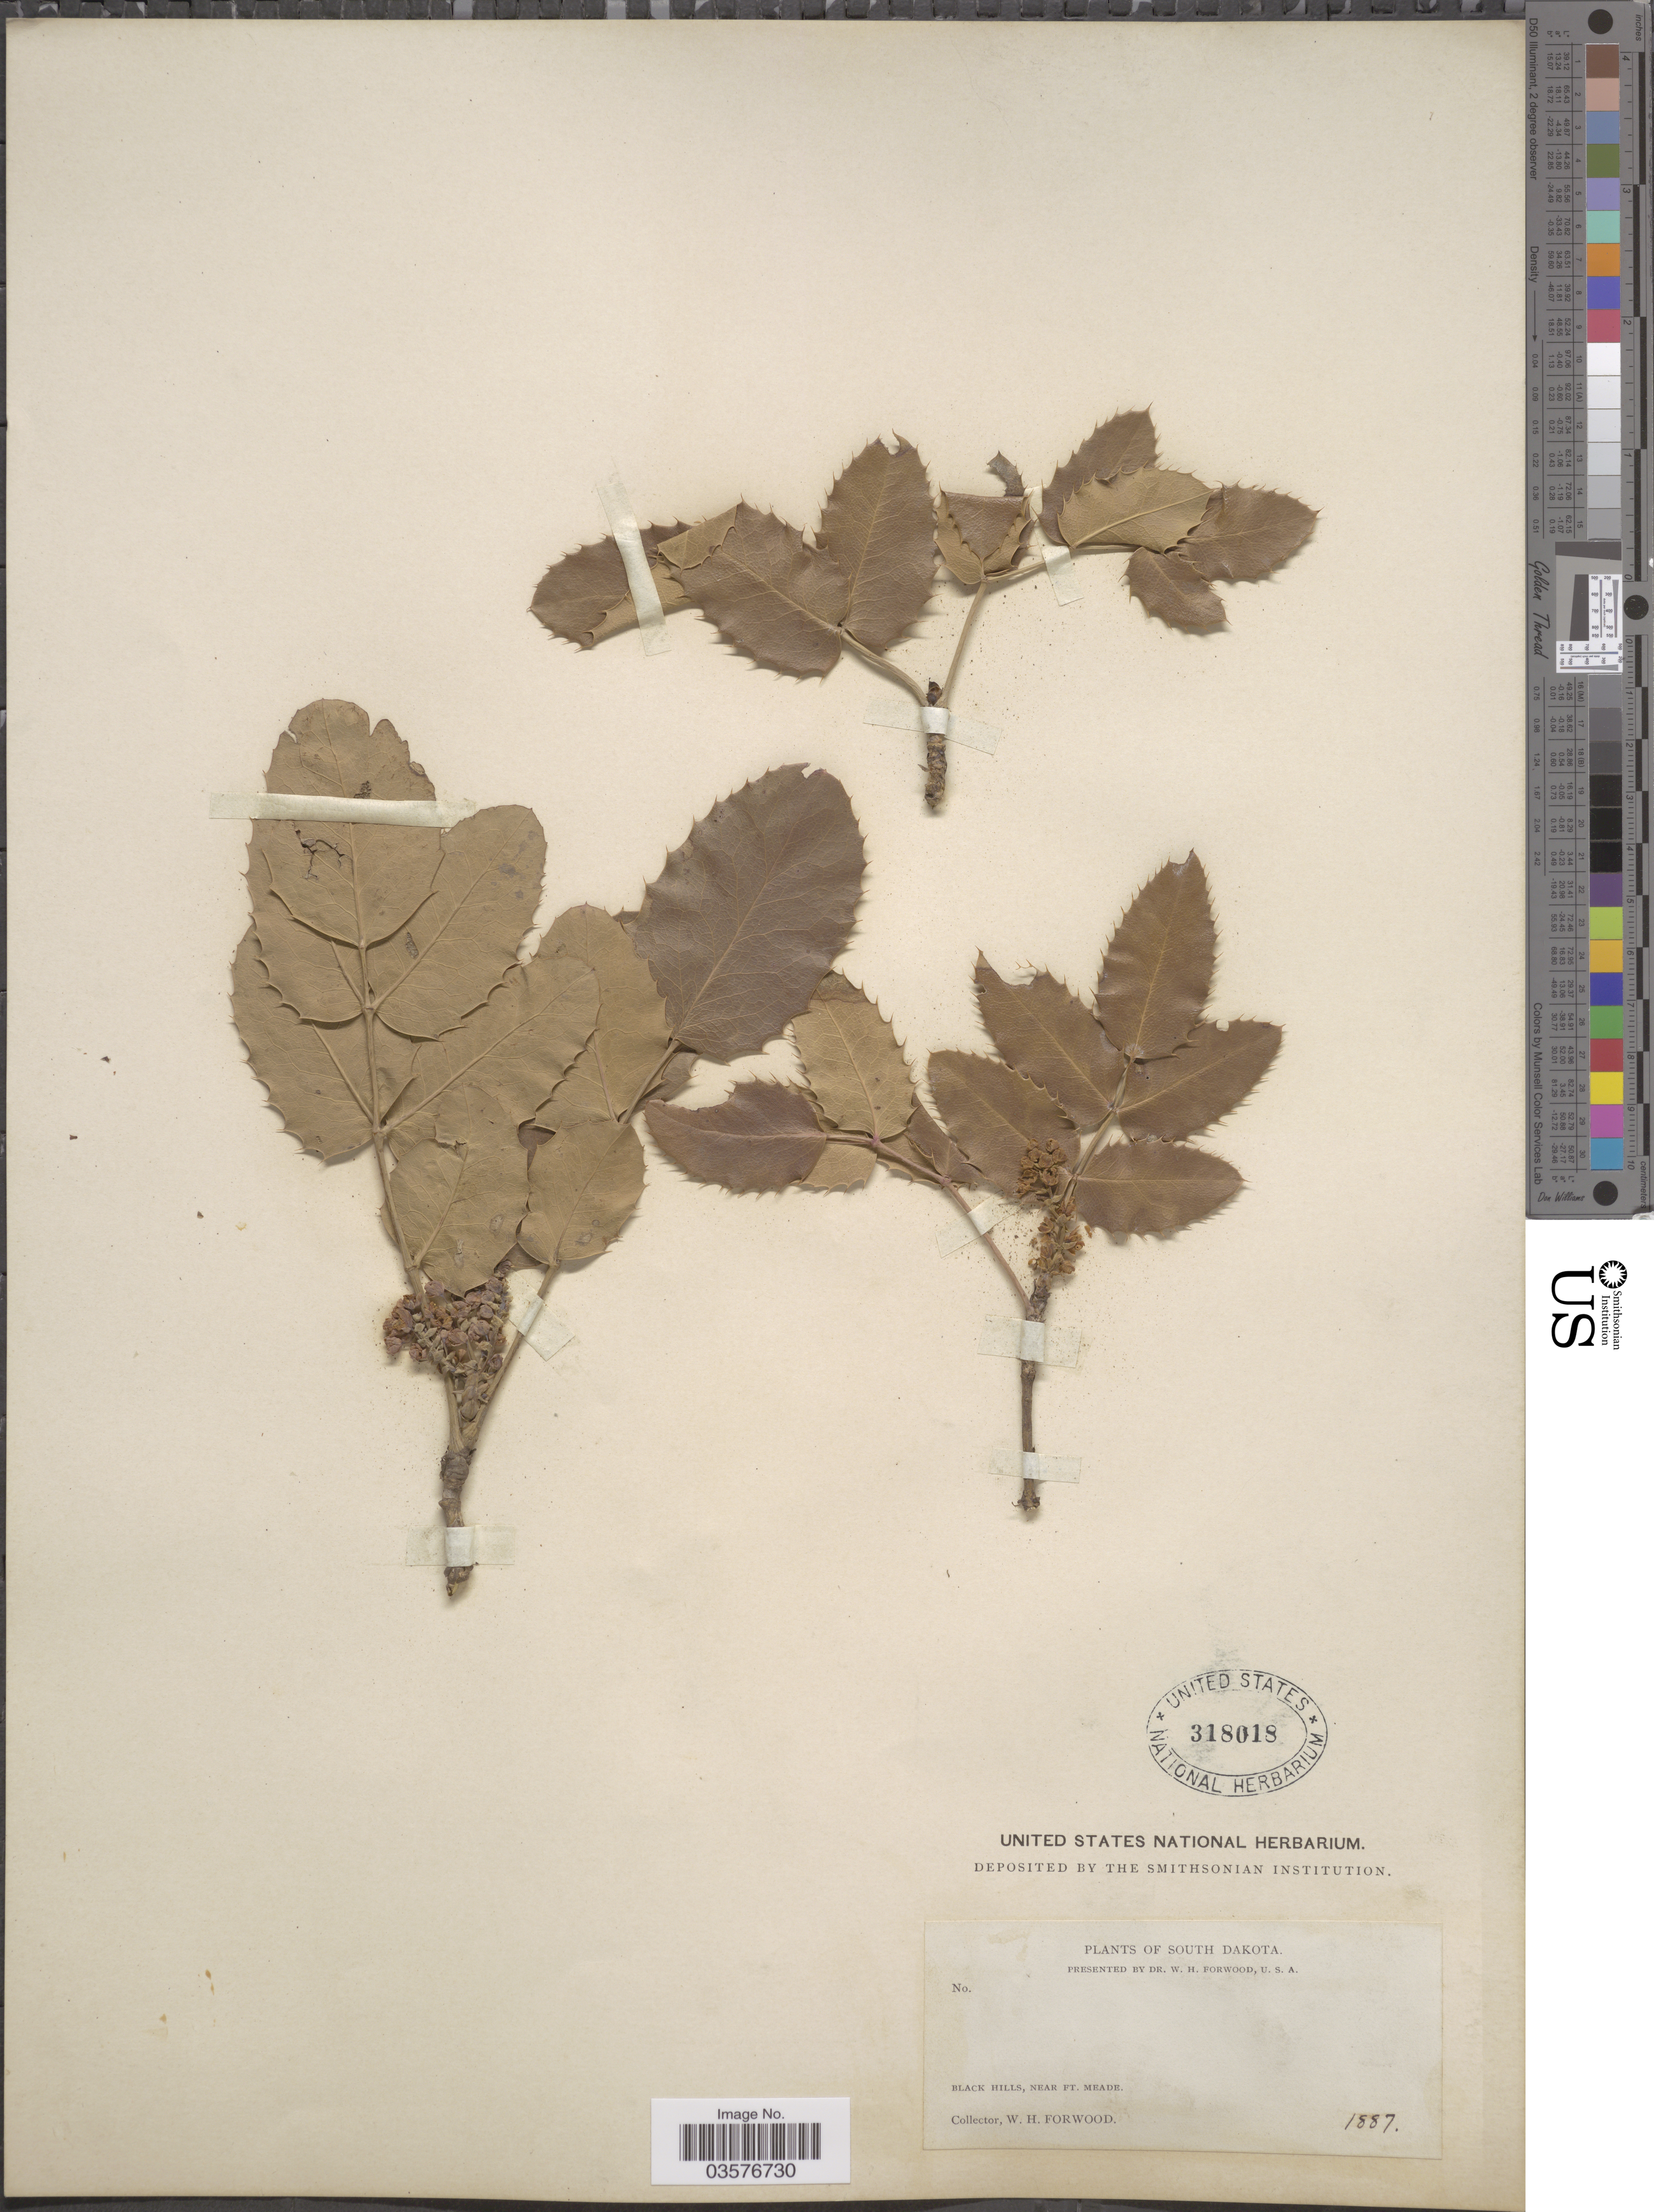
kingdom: Plantae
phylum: Tracheophyta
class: Magnoliopsida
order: Ranunculales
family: Berberidaceae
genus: Mahonia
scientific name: Mahonia repens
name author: (Lindl.) G. Don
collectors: W. Forwood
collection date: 1887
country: United States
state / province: South Dakota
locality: Black Hills, near Ft. Meade.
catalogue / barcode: US 318018